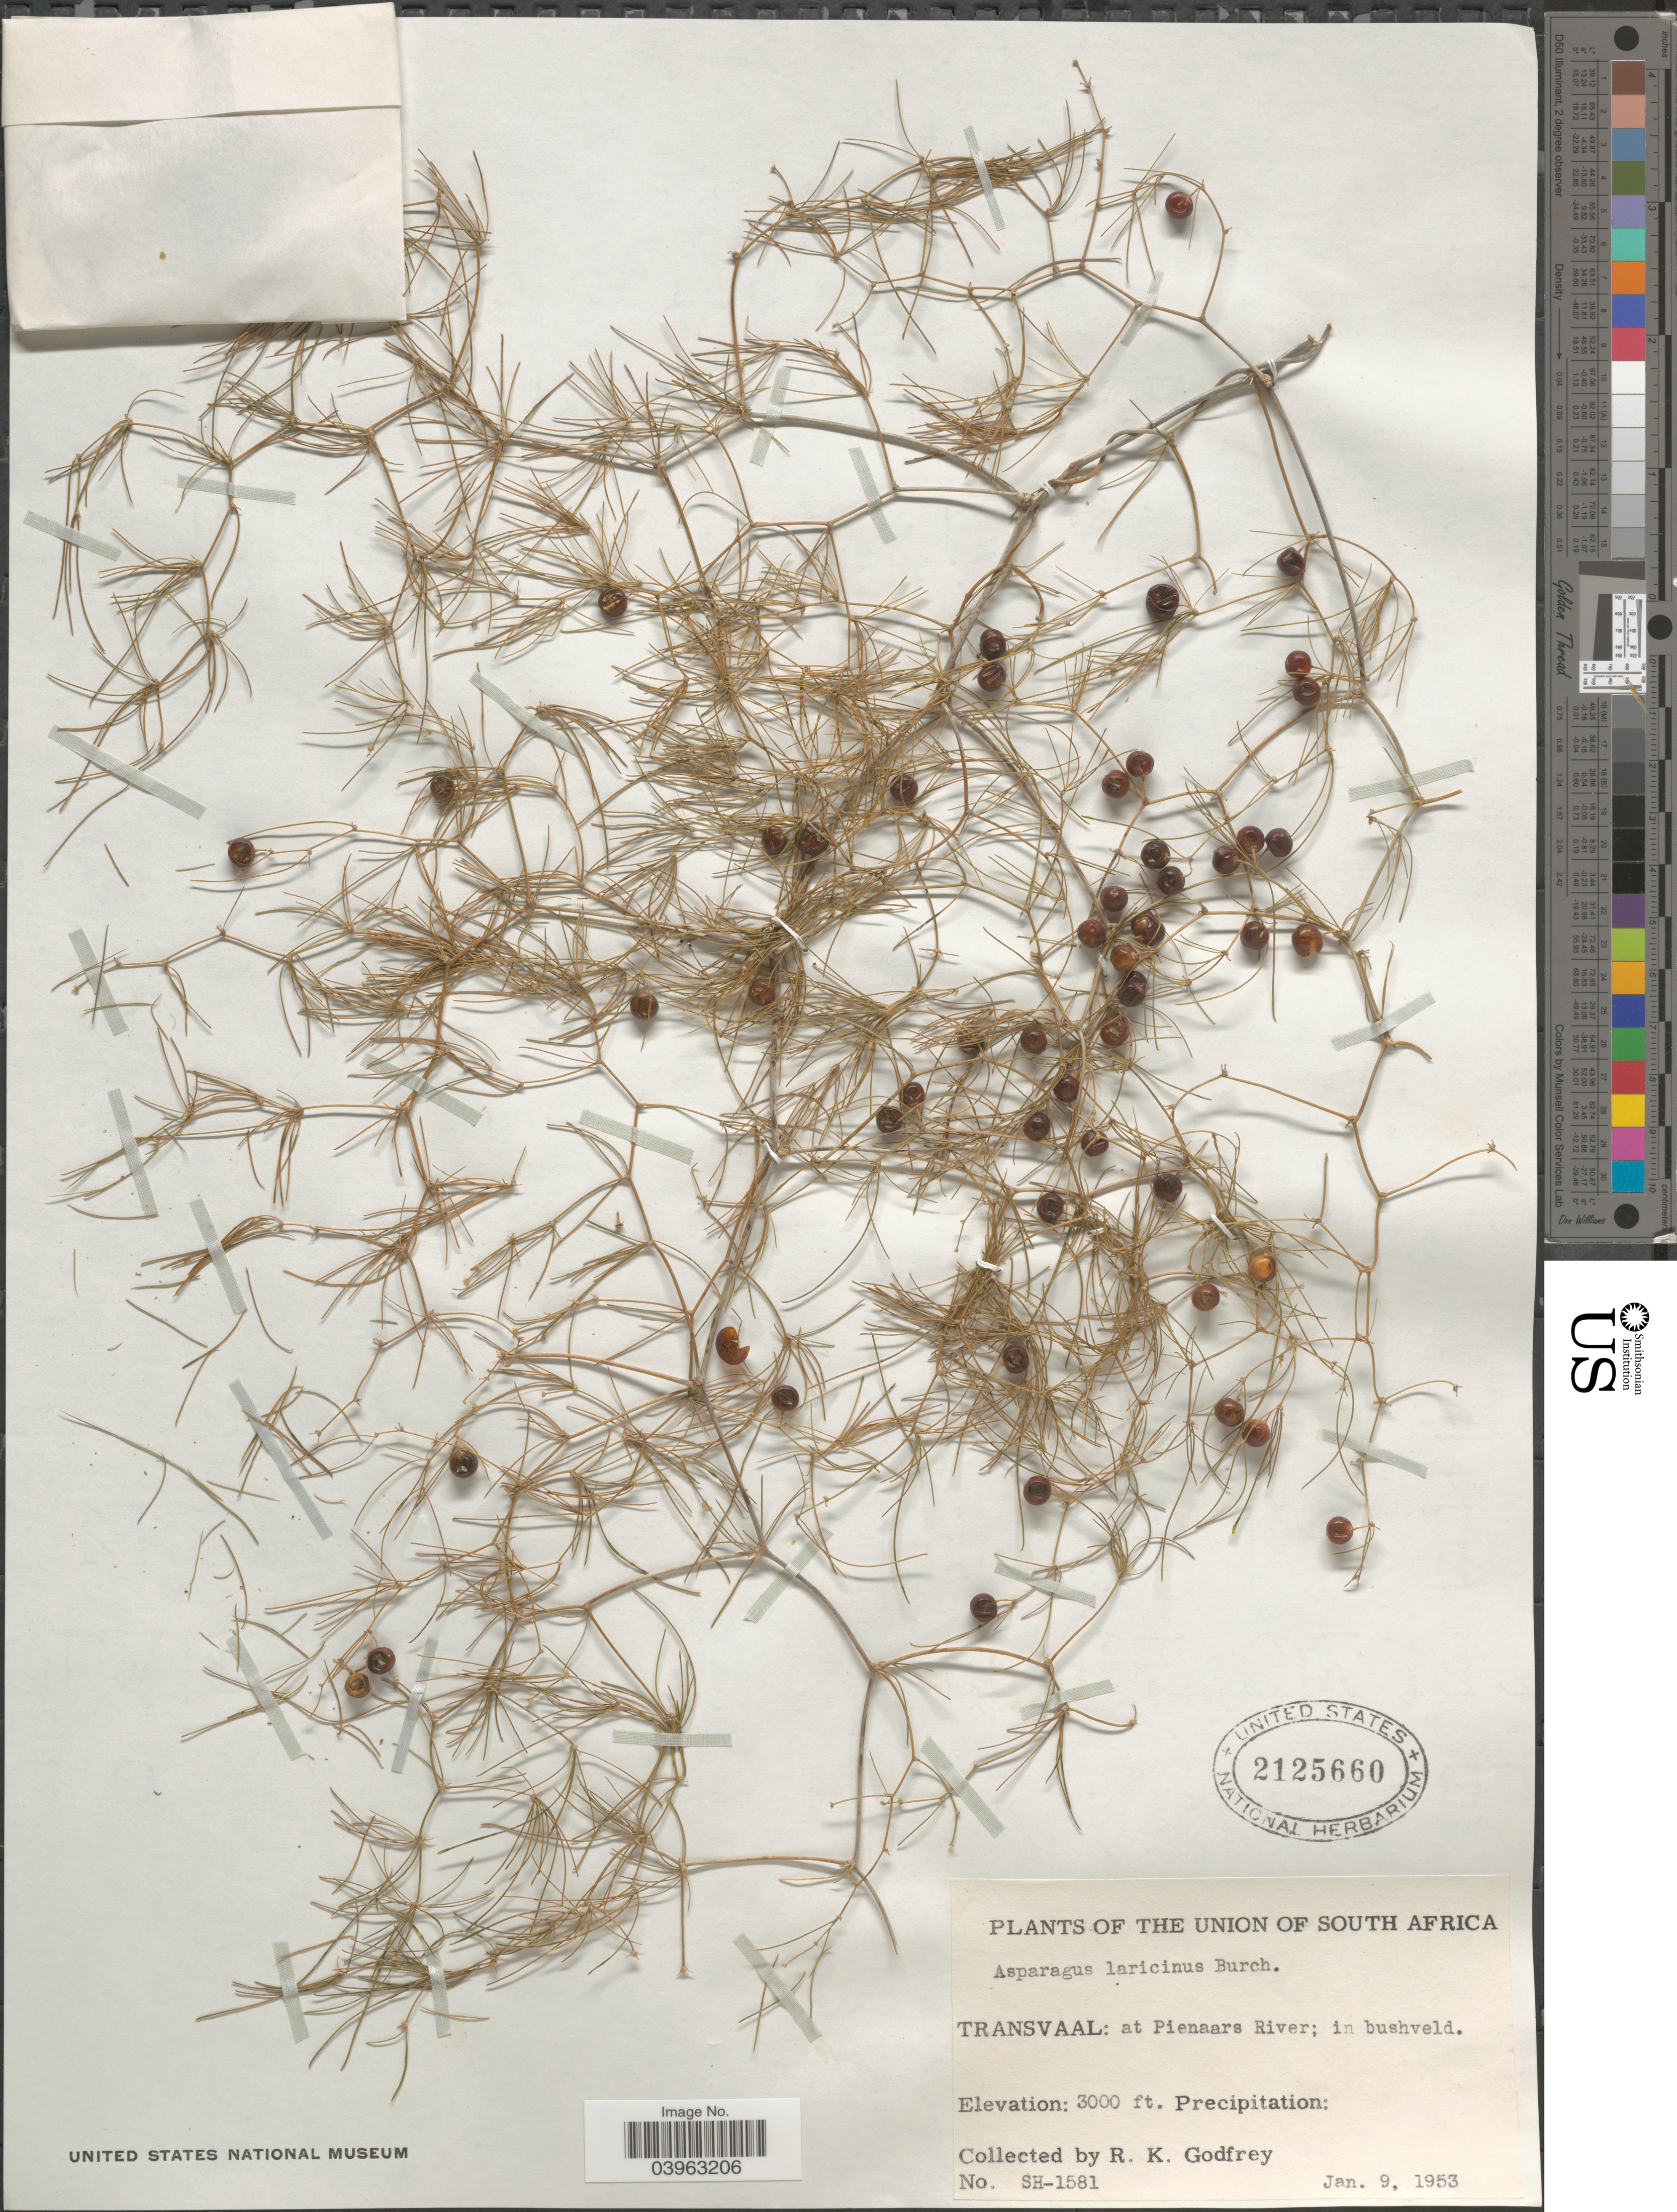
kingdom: Plantae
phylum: Tracheophyta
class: Liliopsida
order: Asparagales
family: Asparagaceae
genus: Asparagus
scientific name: Asparagus laricinus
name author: Burch.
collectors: R. K. Godfrey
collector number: SH-1581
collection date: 1953-01-09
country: South Africa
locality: The Union of South Africa. Transvaal: at Pienaars River; in bushveld.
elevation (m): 914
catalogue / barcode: US 2125660